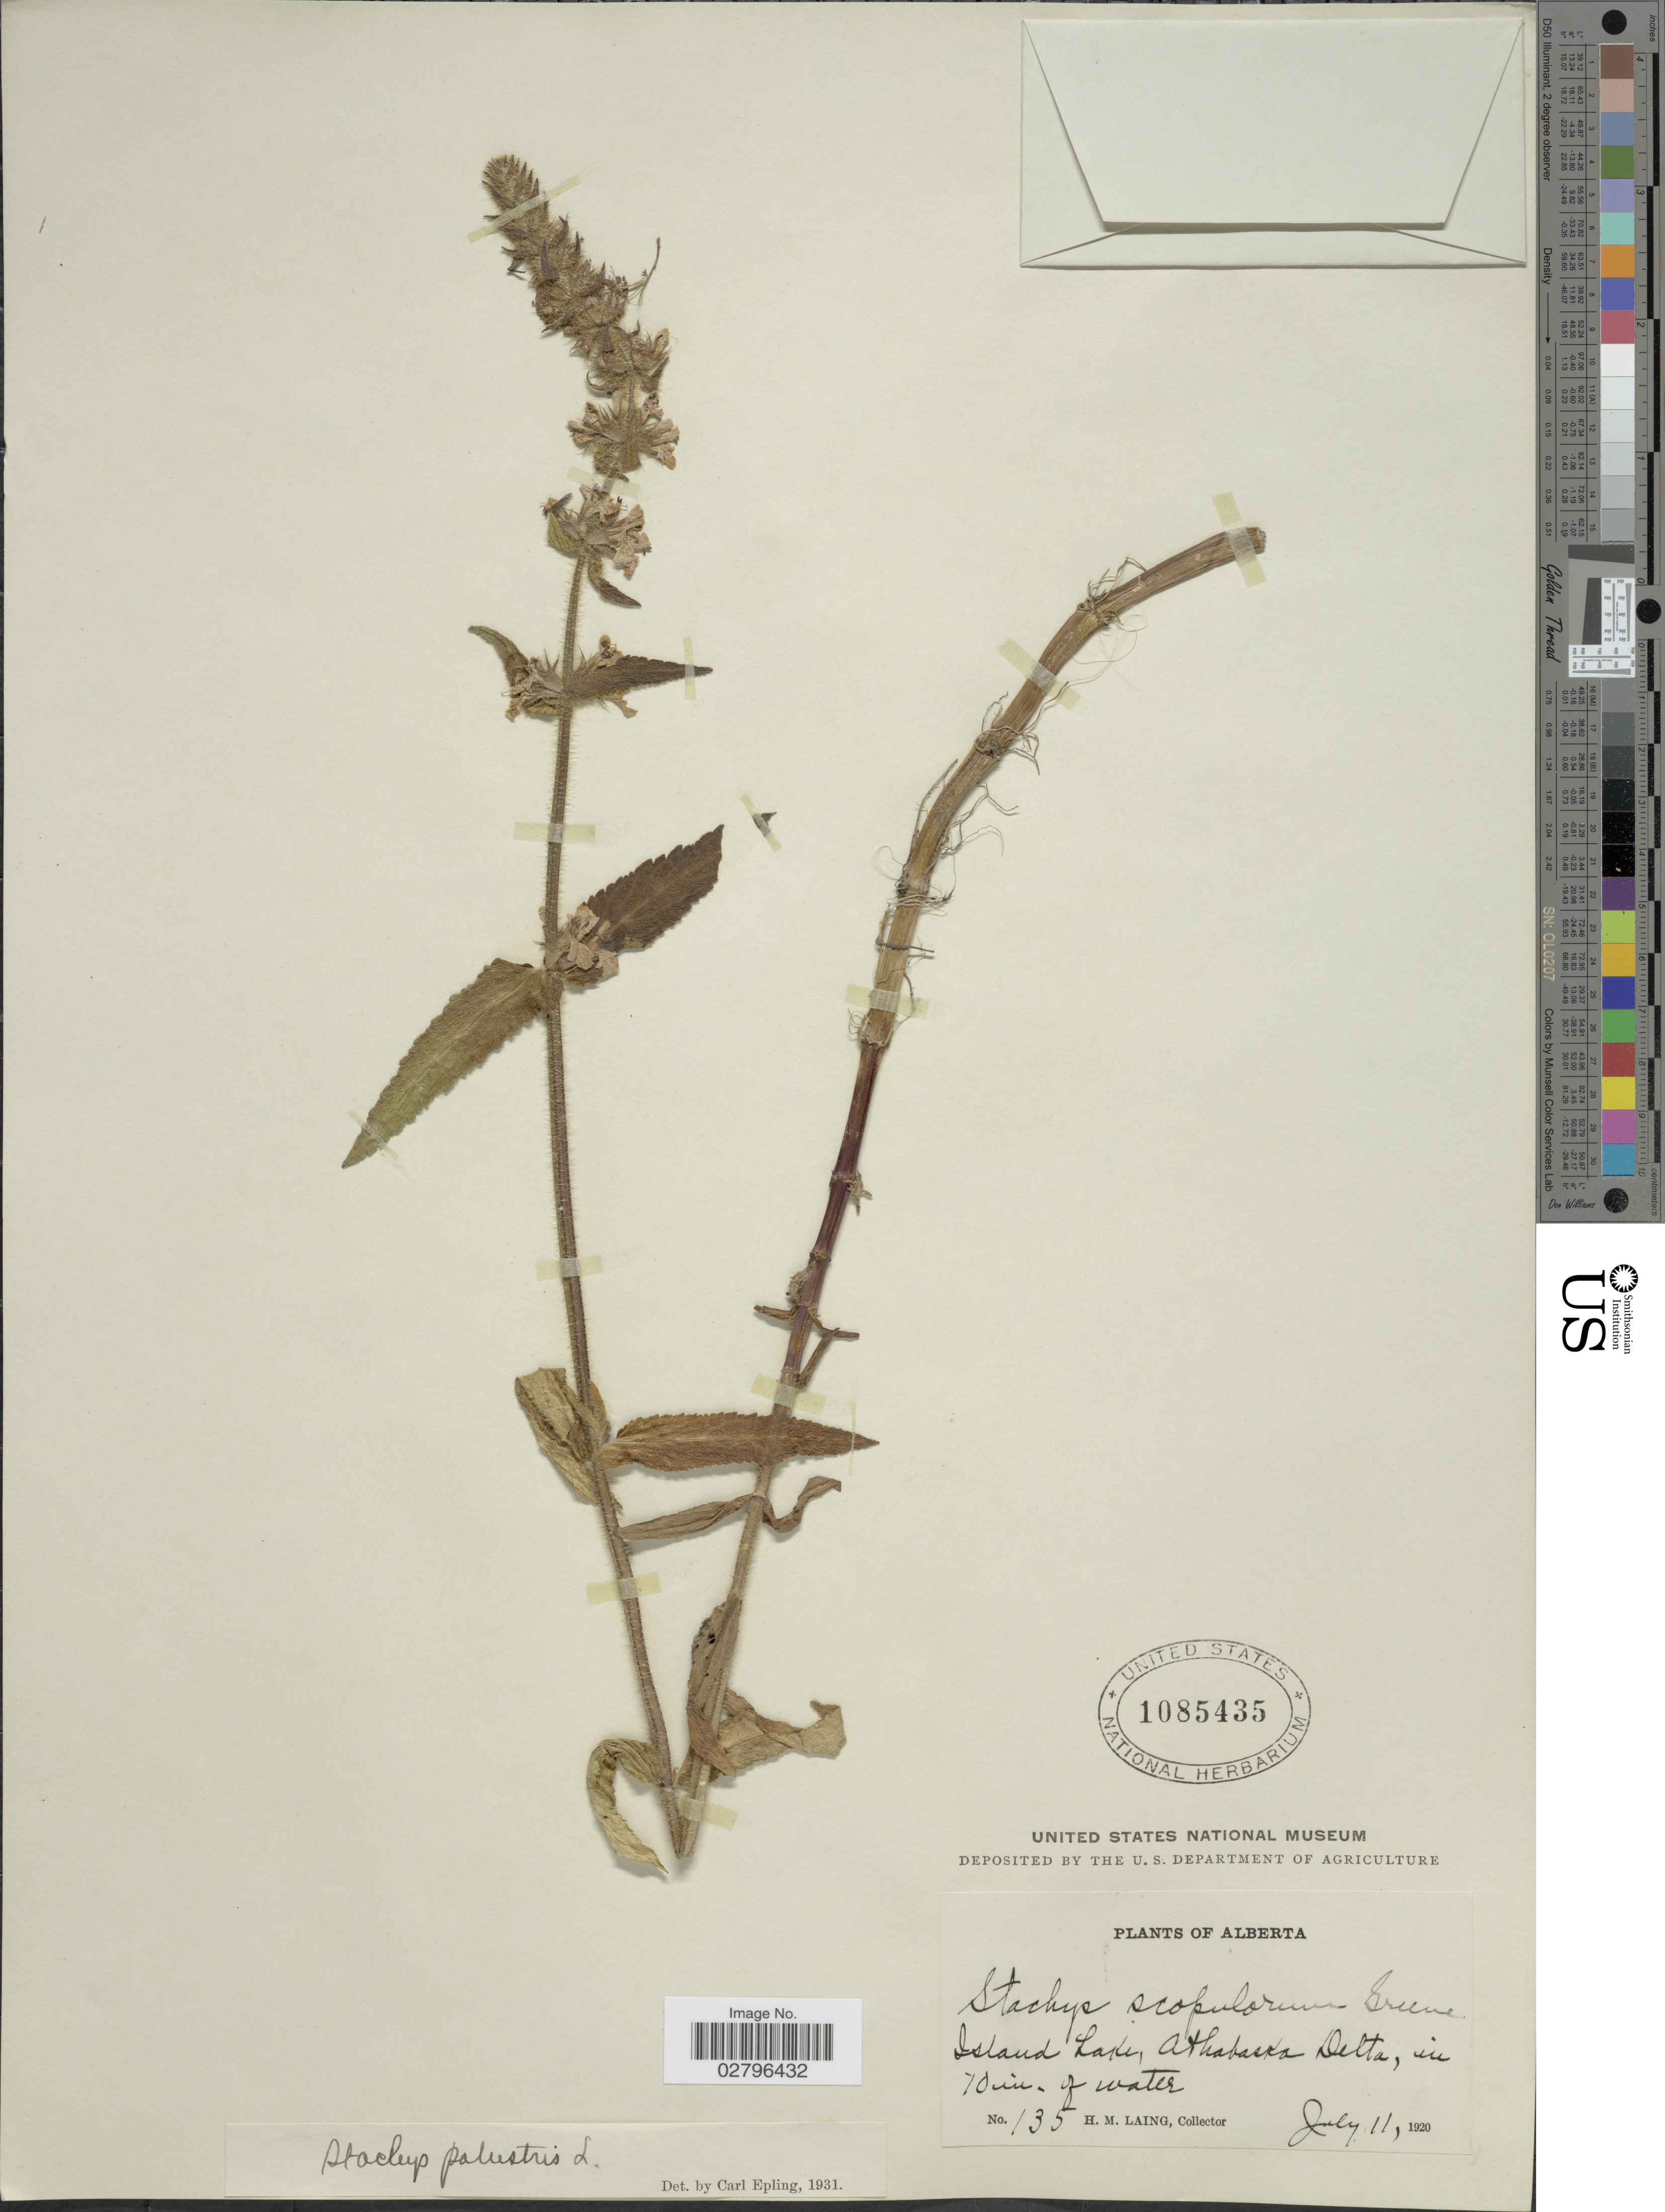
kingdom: Plantae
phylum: Tracheophyta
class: Magnoliopsida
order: Lamiales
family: Lamiaceae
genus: Stachys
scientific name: Stachys palustris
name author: L.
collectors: H. Laing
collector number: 135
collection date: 1920-07-11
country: Canada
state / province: Alberta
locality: Island Lake, Athabaska Delta.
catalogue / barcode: US 1085435